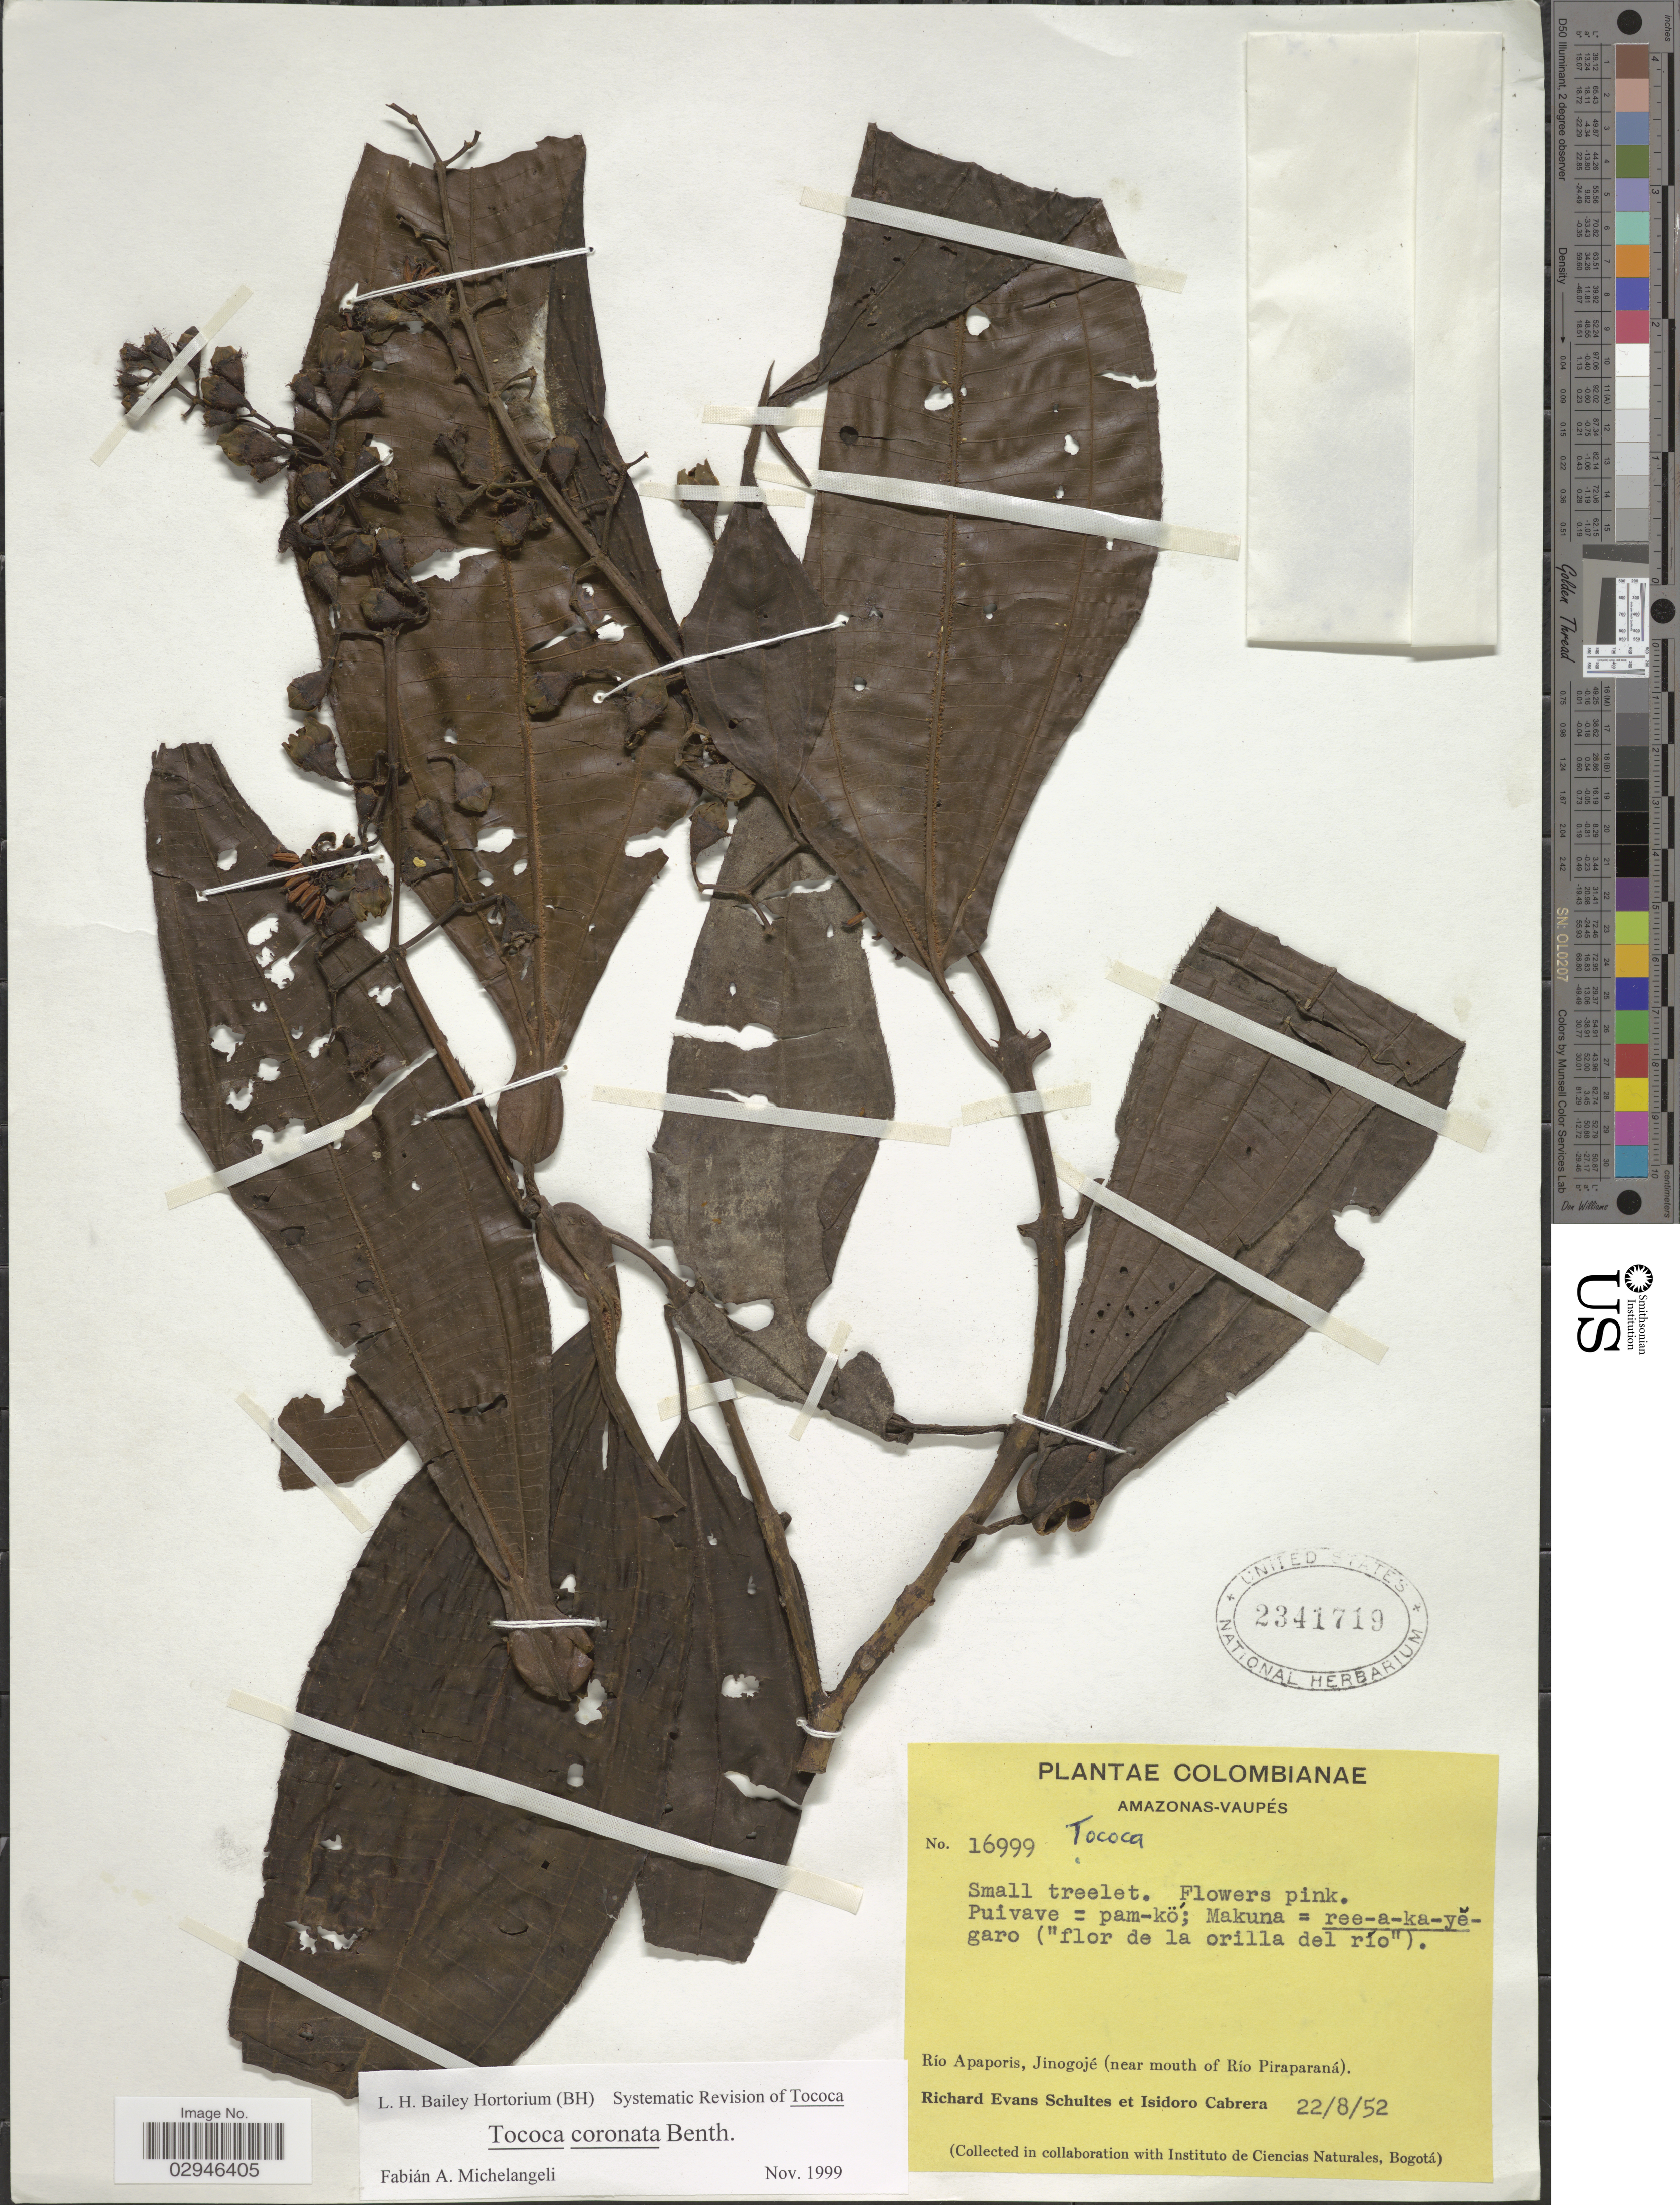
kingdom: Plantae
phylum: Tracheophyta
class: Magnoliopsida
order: Myrtales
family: Melastomataceae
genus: Tococa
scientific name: Tococa coronata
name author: Benth.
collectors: R. E. Schultes & I. Cabrera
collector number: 16999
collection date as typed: Transcribed d/m/y: 22/8/52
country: Colombia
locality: Amazonas-Vaupés, Río Apaporis, Jinogojé (near mouth of Río Piraparaná).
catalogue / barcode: US 2341719